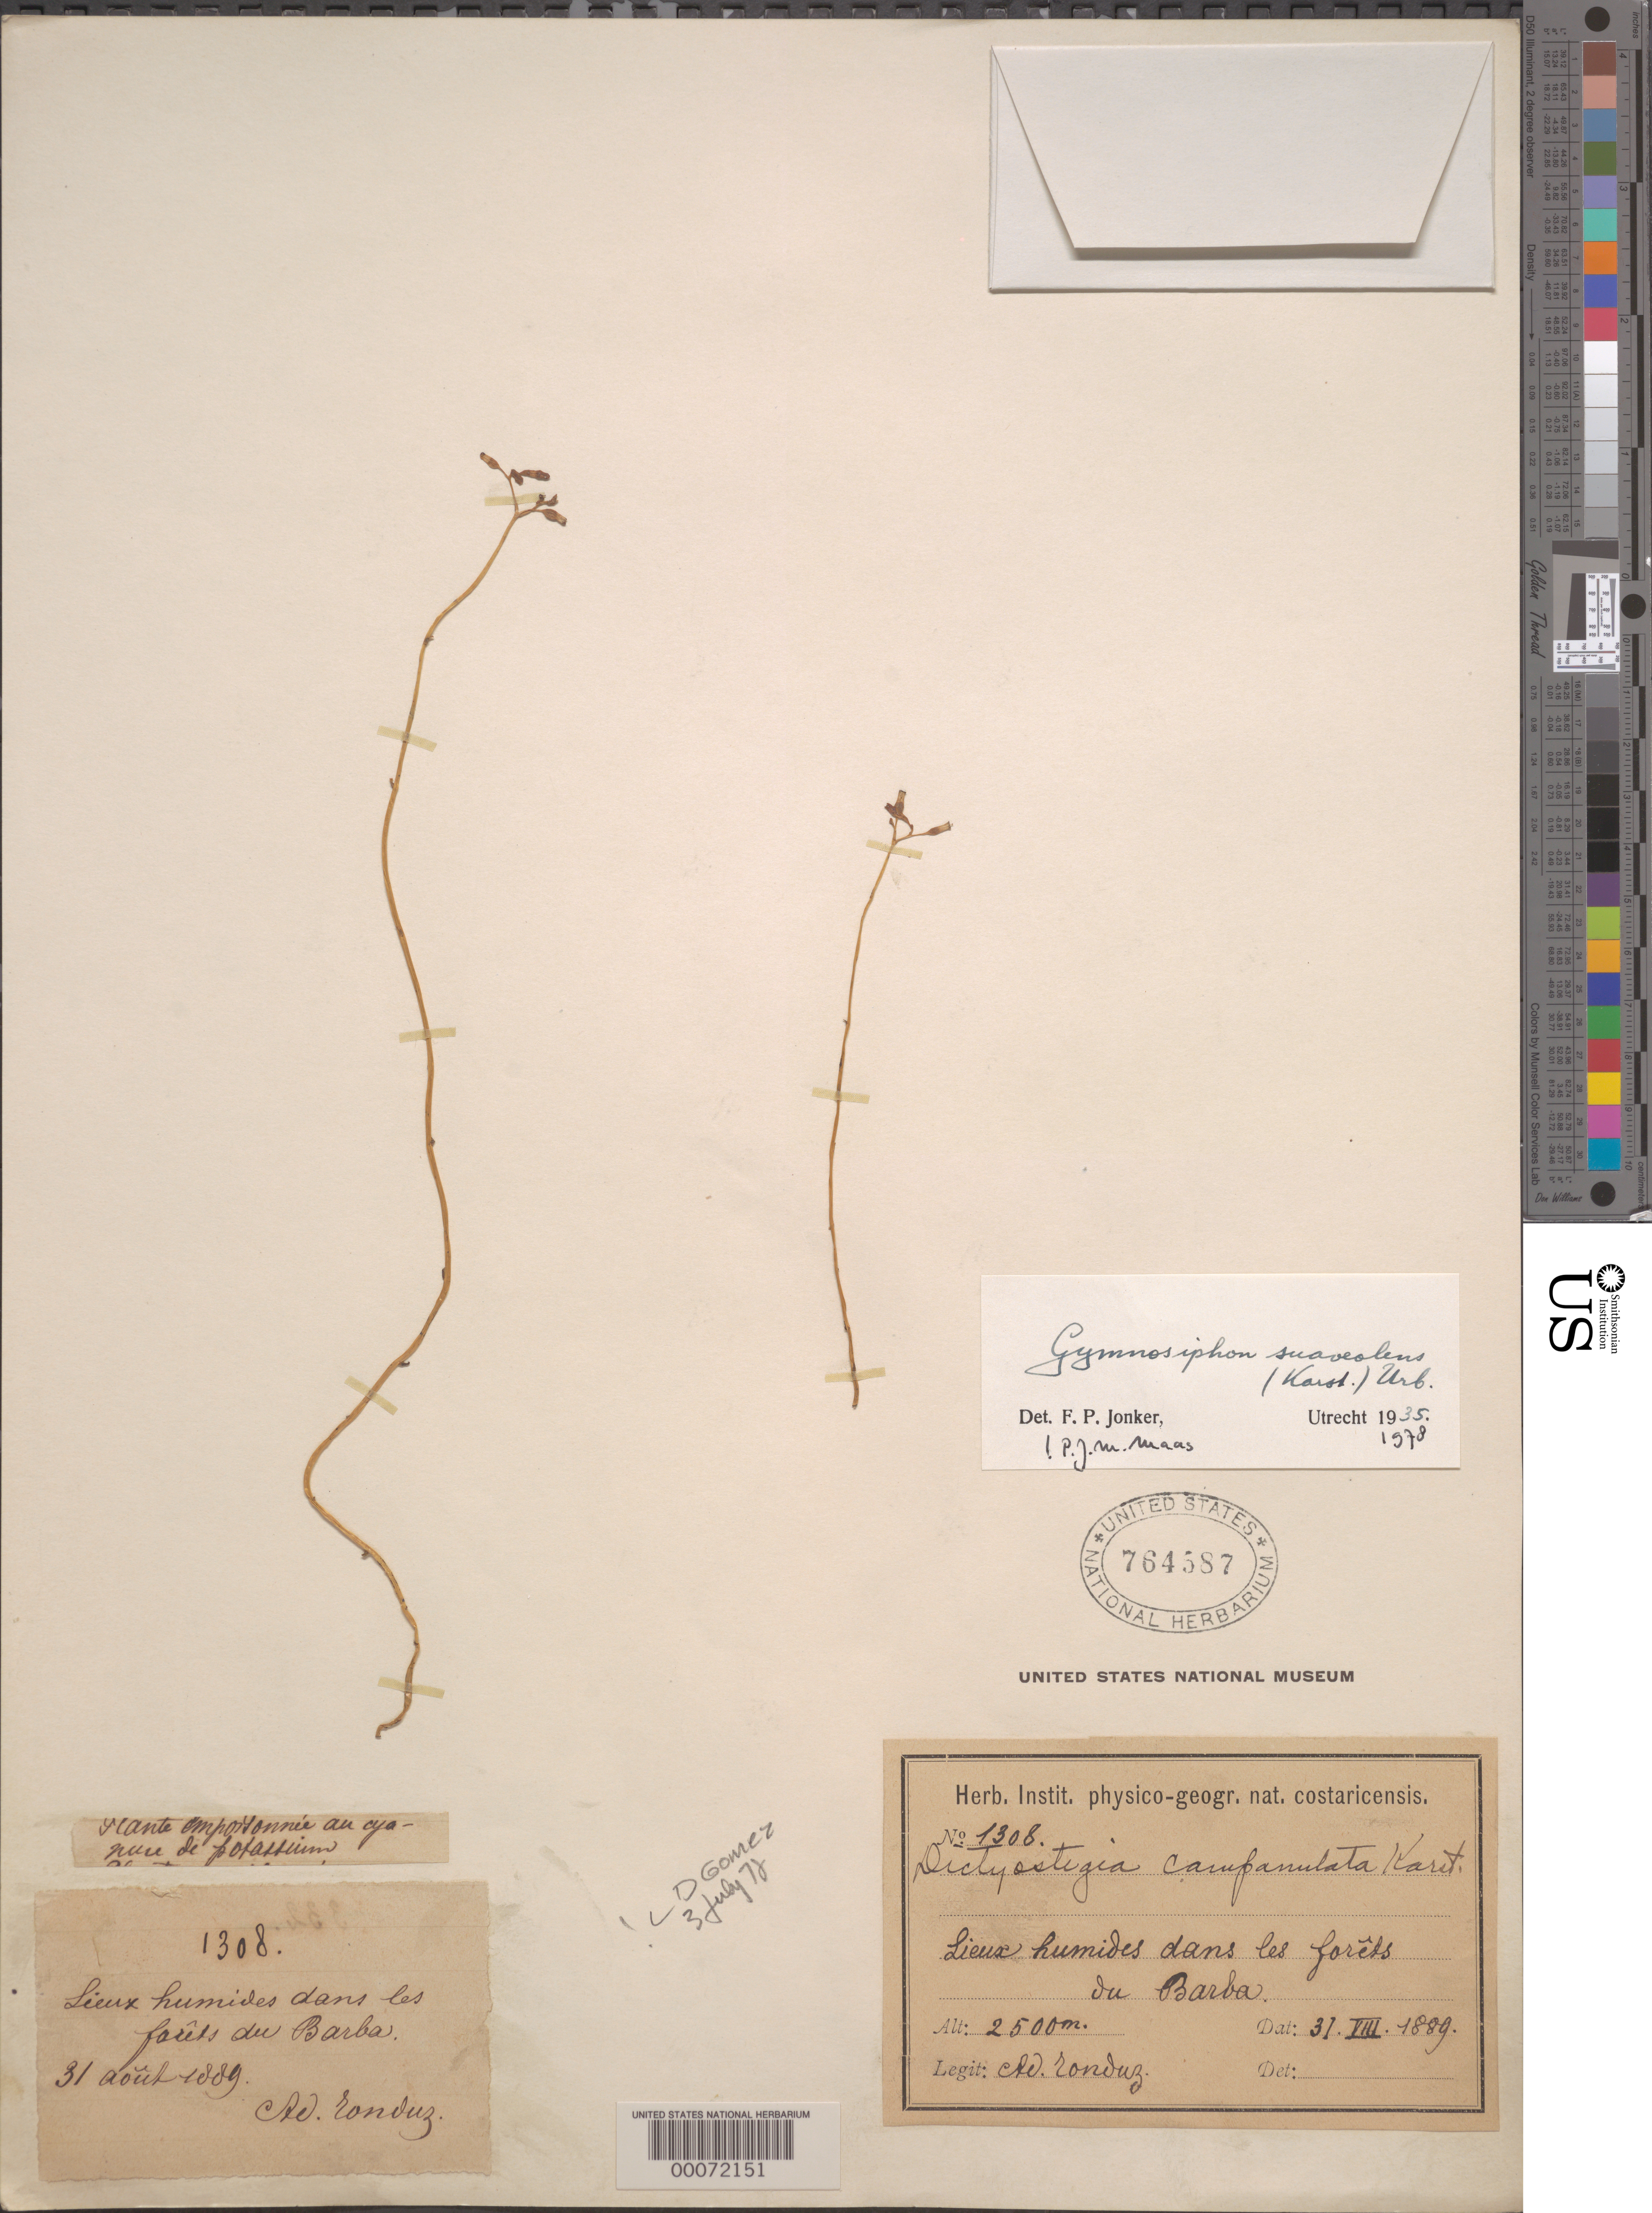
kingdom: Plantae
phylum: Tracheophyta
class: Liliopsida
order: Dioscoreales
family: Burmanniaceae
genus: Gymnosiphon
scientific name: Gymnosiphon suaveolens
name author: (H. Karst.) Urb.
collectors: A. Tonduz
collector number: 1308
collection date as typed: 31 Aug 1889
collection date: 1889-08-31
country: Costa Rica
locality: Forest of Barba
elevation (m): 2500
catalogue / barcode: US 764587